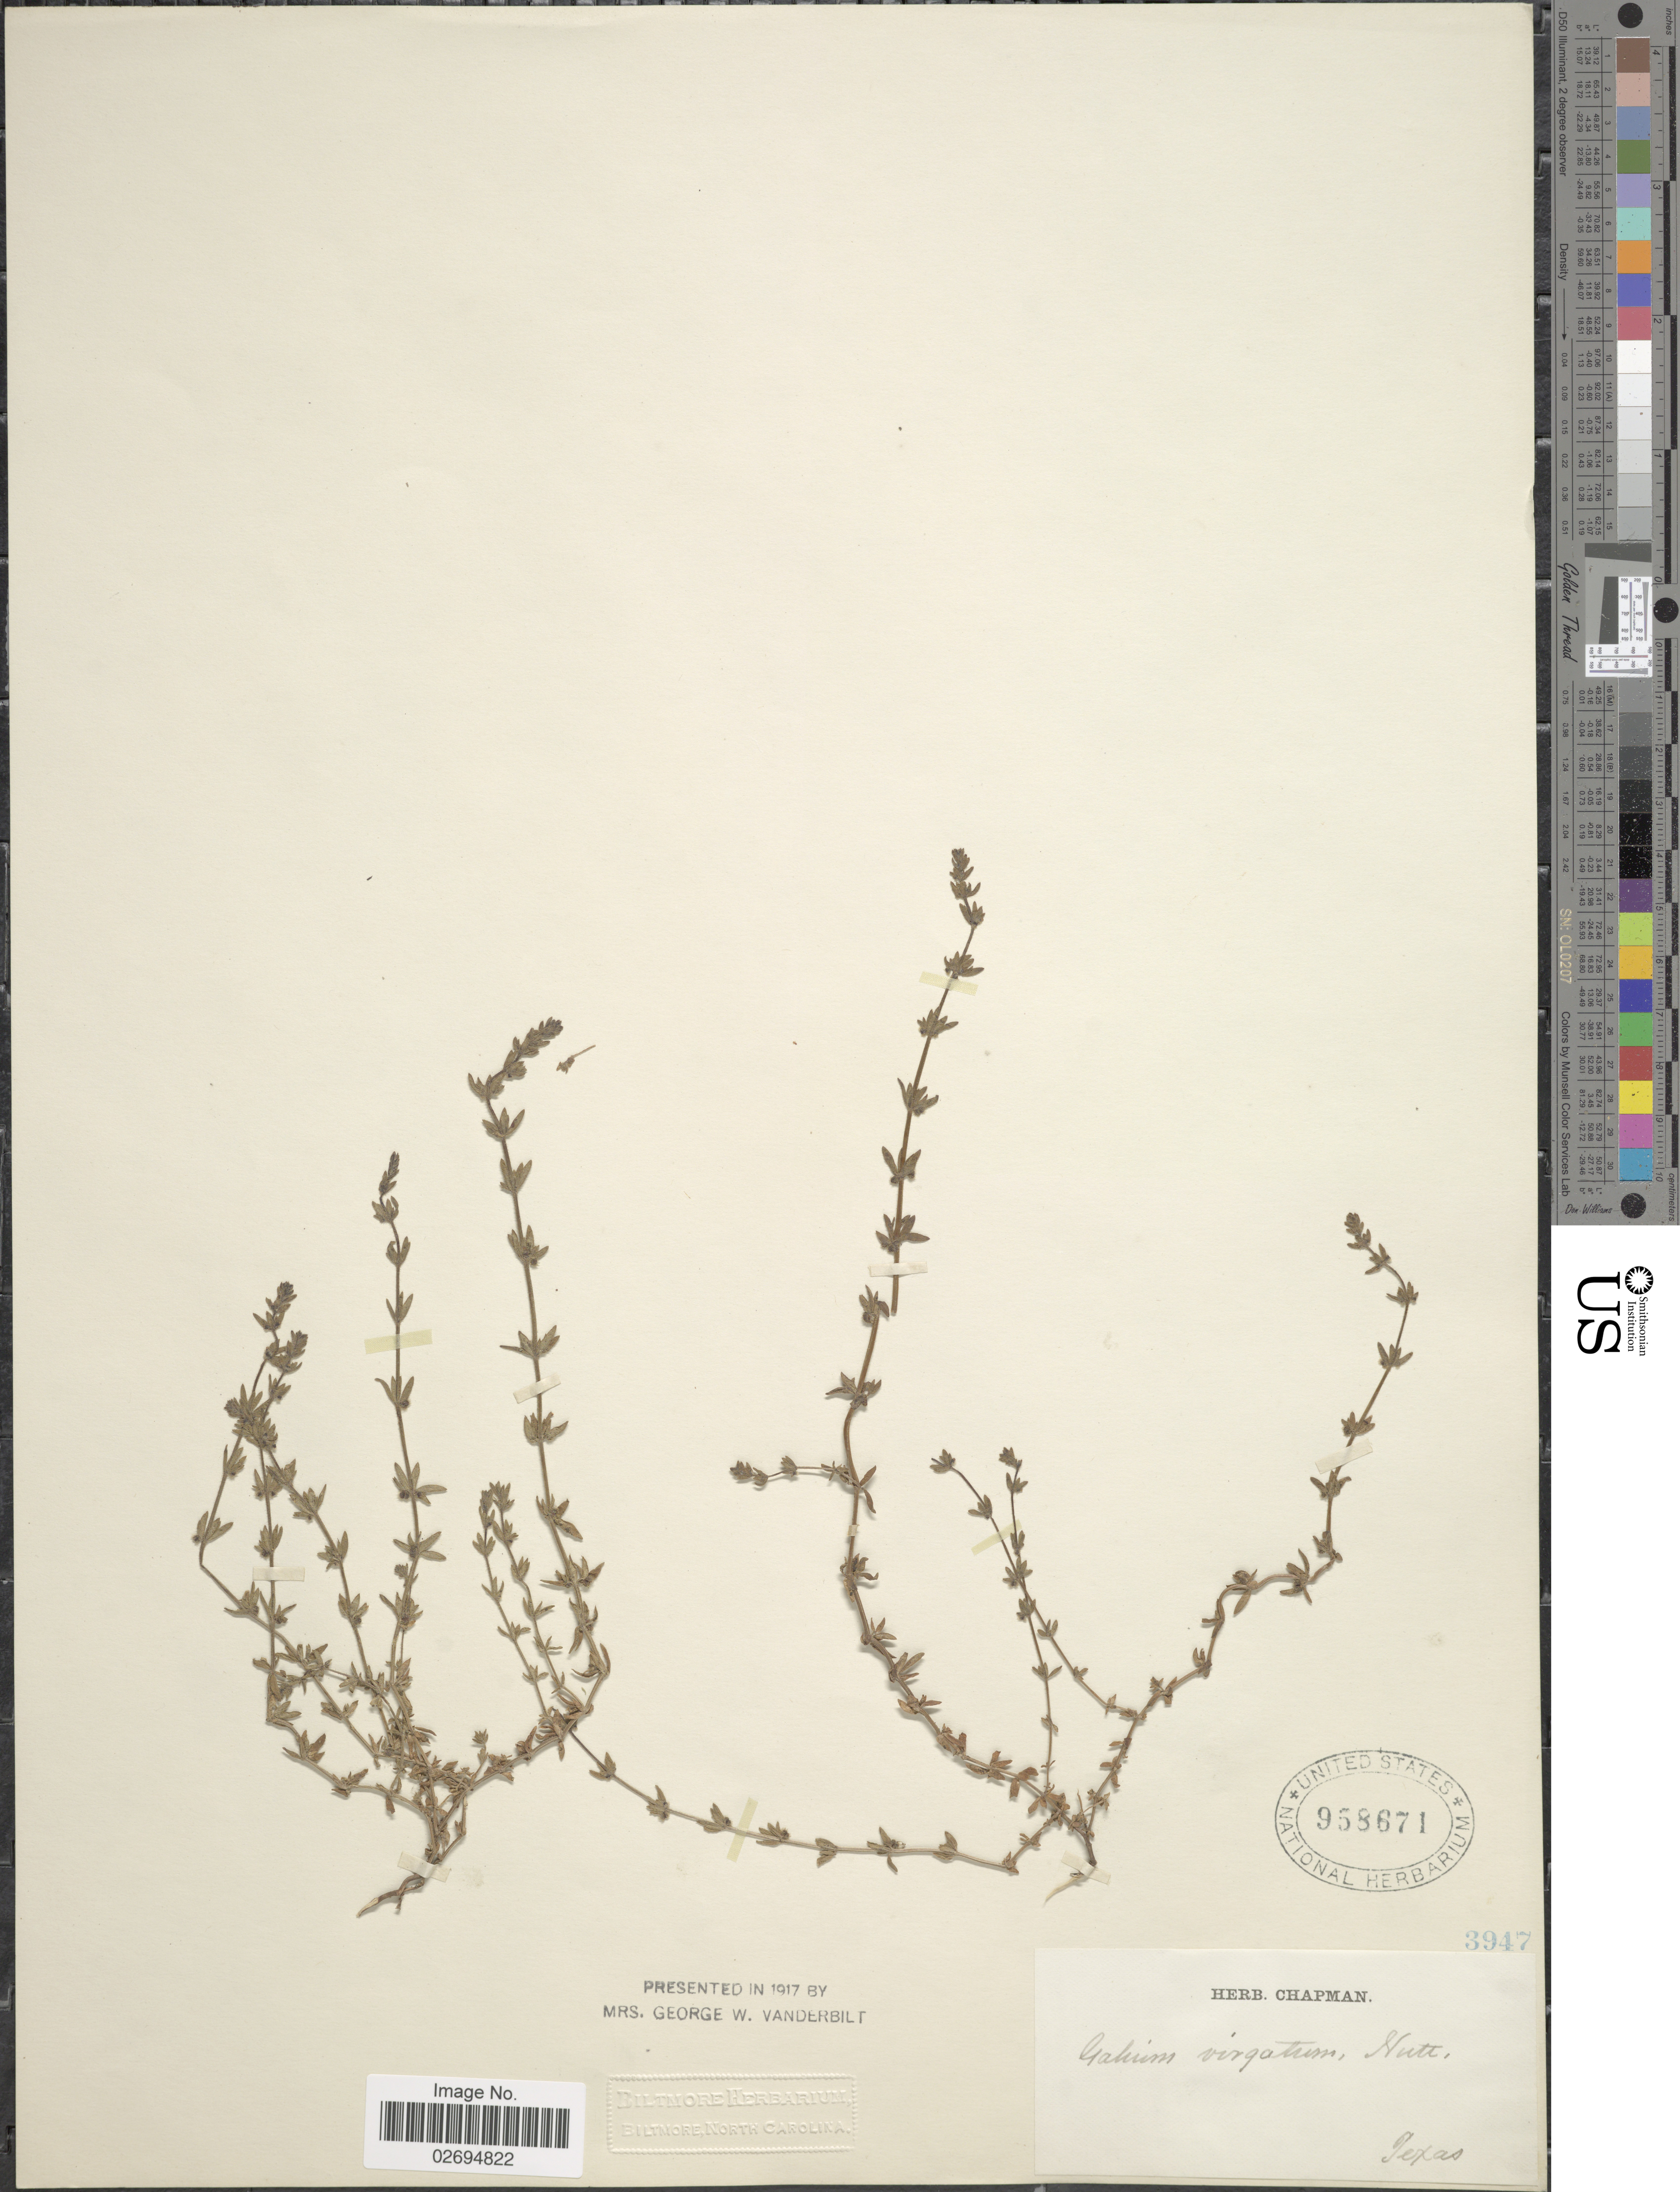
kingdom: Plantae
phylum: Tracheophyta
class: Magnoliopsida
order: Gentianales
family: Rubiaceae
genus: Galium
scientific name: Galium virgatum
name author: Nutt.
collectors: ex herb. Chapman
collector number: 3947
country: United States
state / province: Texas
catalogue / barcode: US 958671